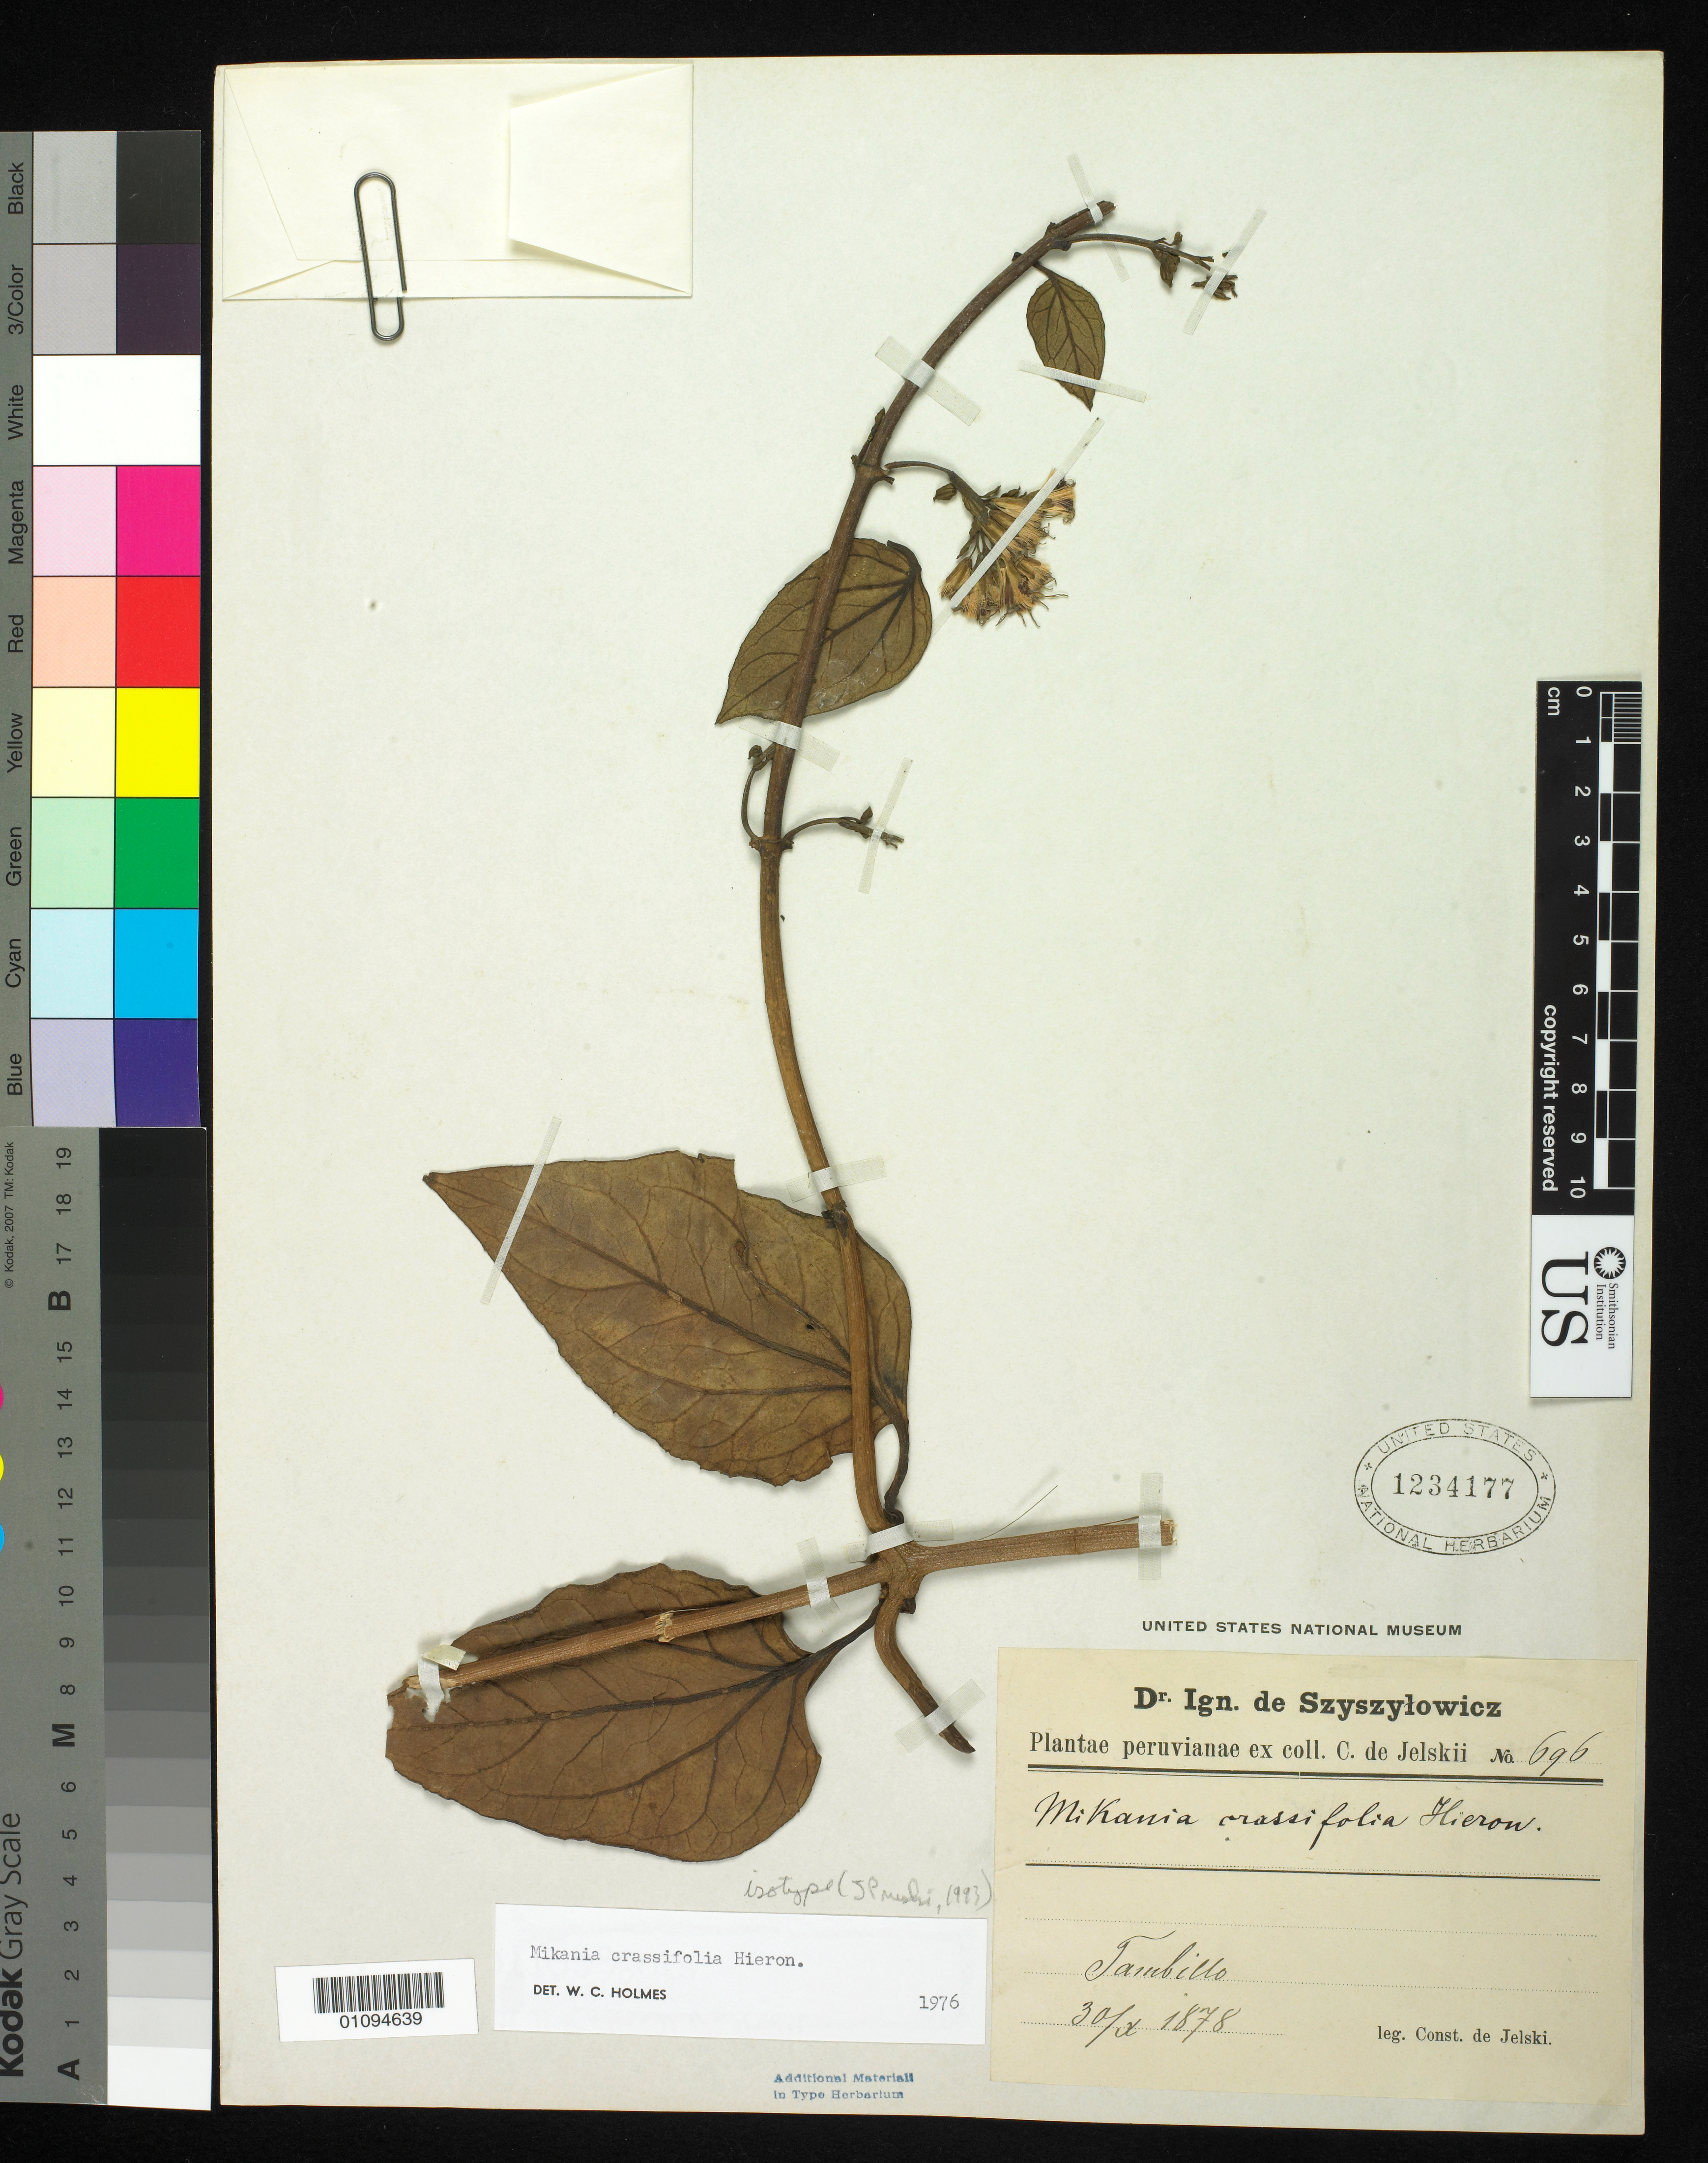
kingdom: Plantae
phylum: Tracheophyta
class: Magnoliopsida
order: Asterales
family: Asteraceae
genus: Mikania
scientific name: Mikania crassifolia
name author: Hieron.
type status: Syntype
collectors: C. von Jelski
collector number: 696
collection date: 1878-10-30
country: Peru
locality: Tambillo.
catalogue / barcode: US 1234177